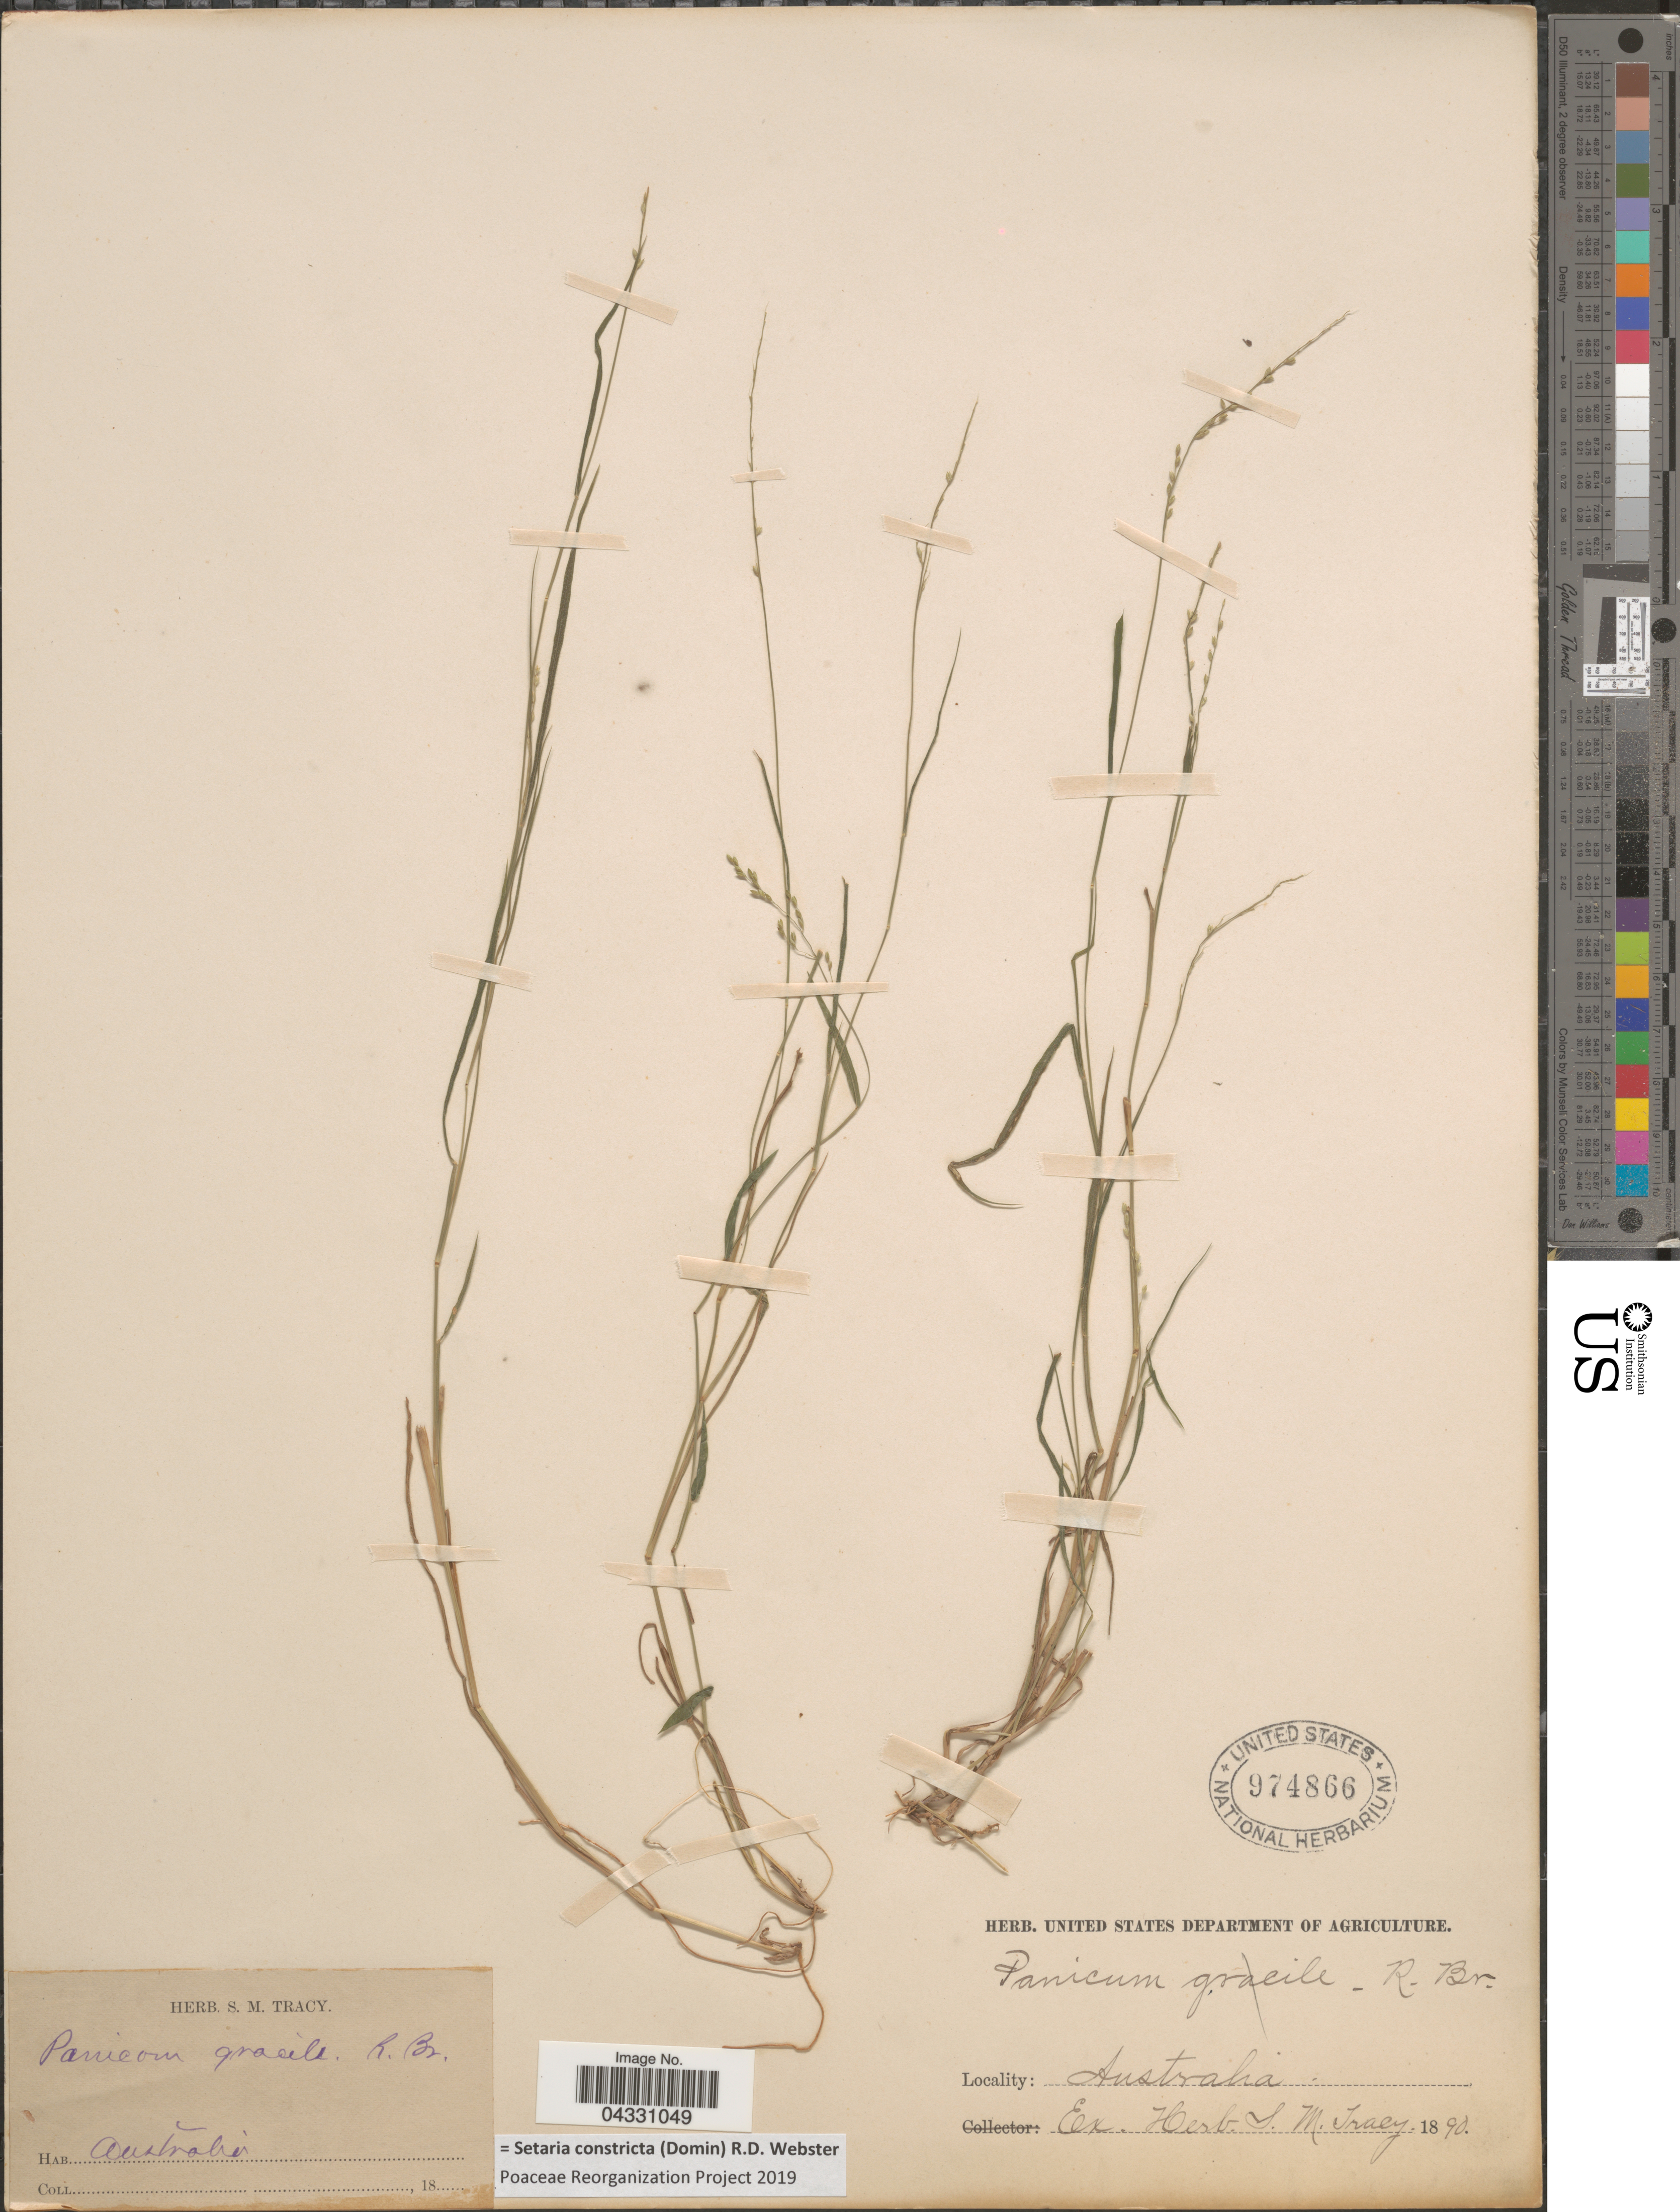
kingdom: Plantae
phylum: Tracheophyta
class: Liliopsida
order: Poales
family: Poaceae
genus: Setaria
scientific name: Setaria constricta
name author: (Domin) R.D. Webster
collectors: Ex herb. S. M. Tracy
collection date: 1890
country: Australia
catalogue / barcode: US 974866